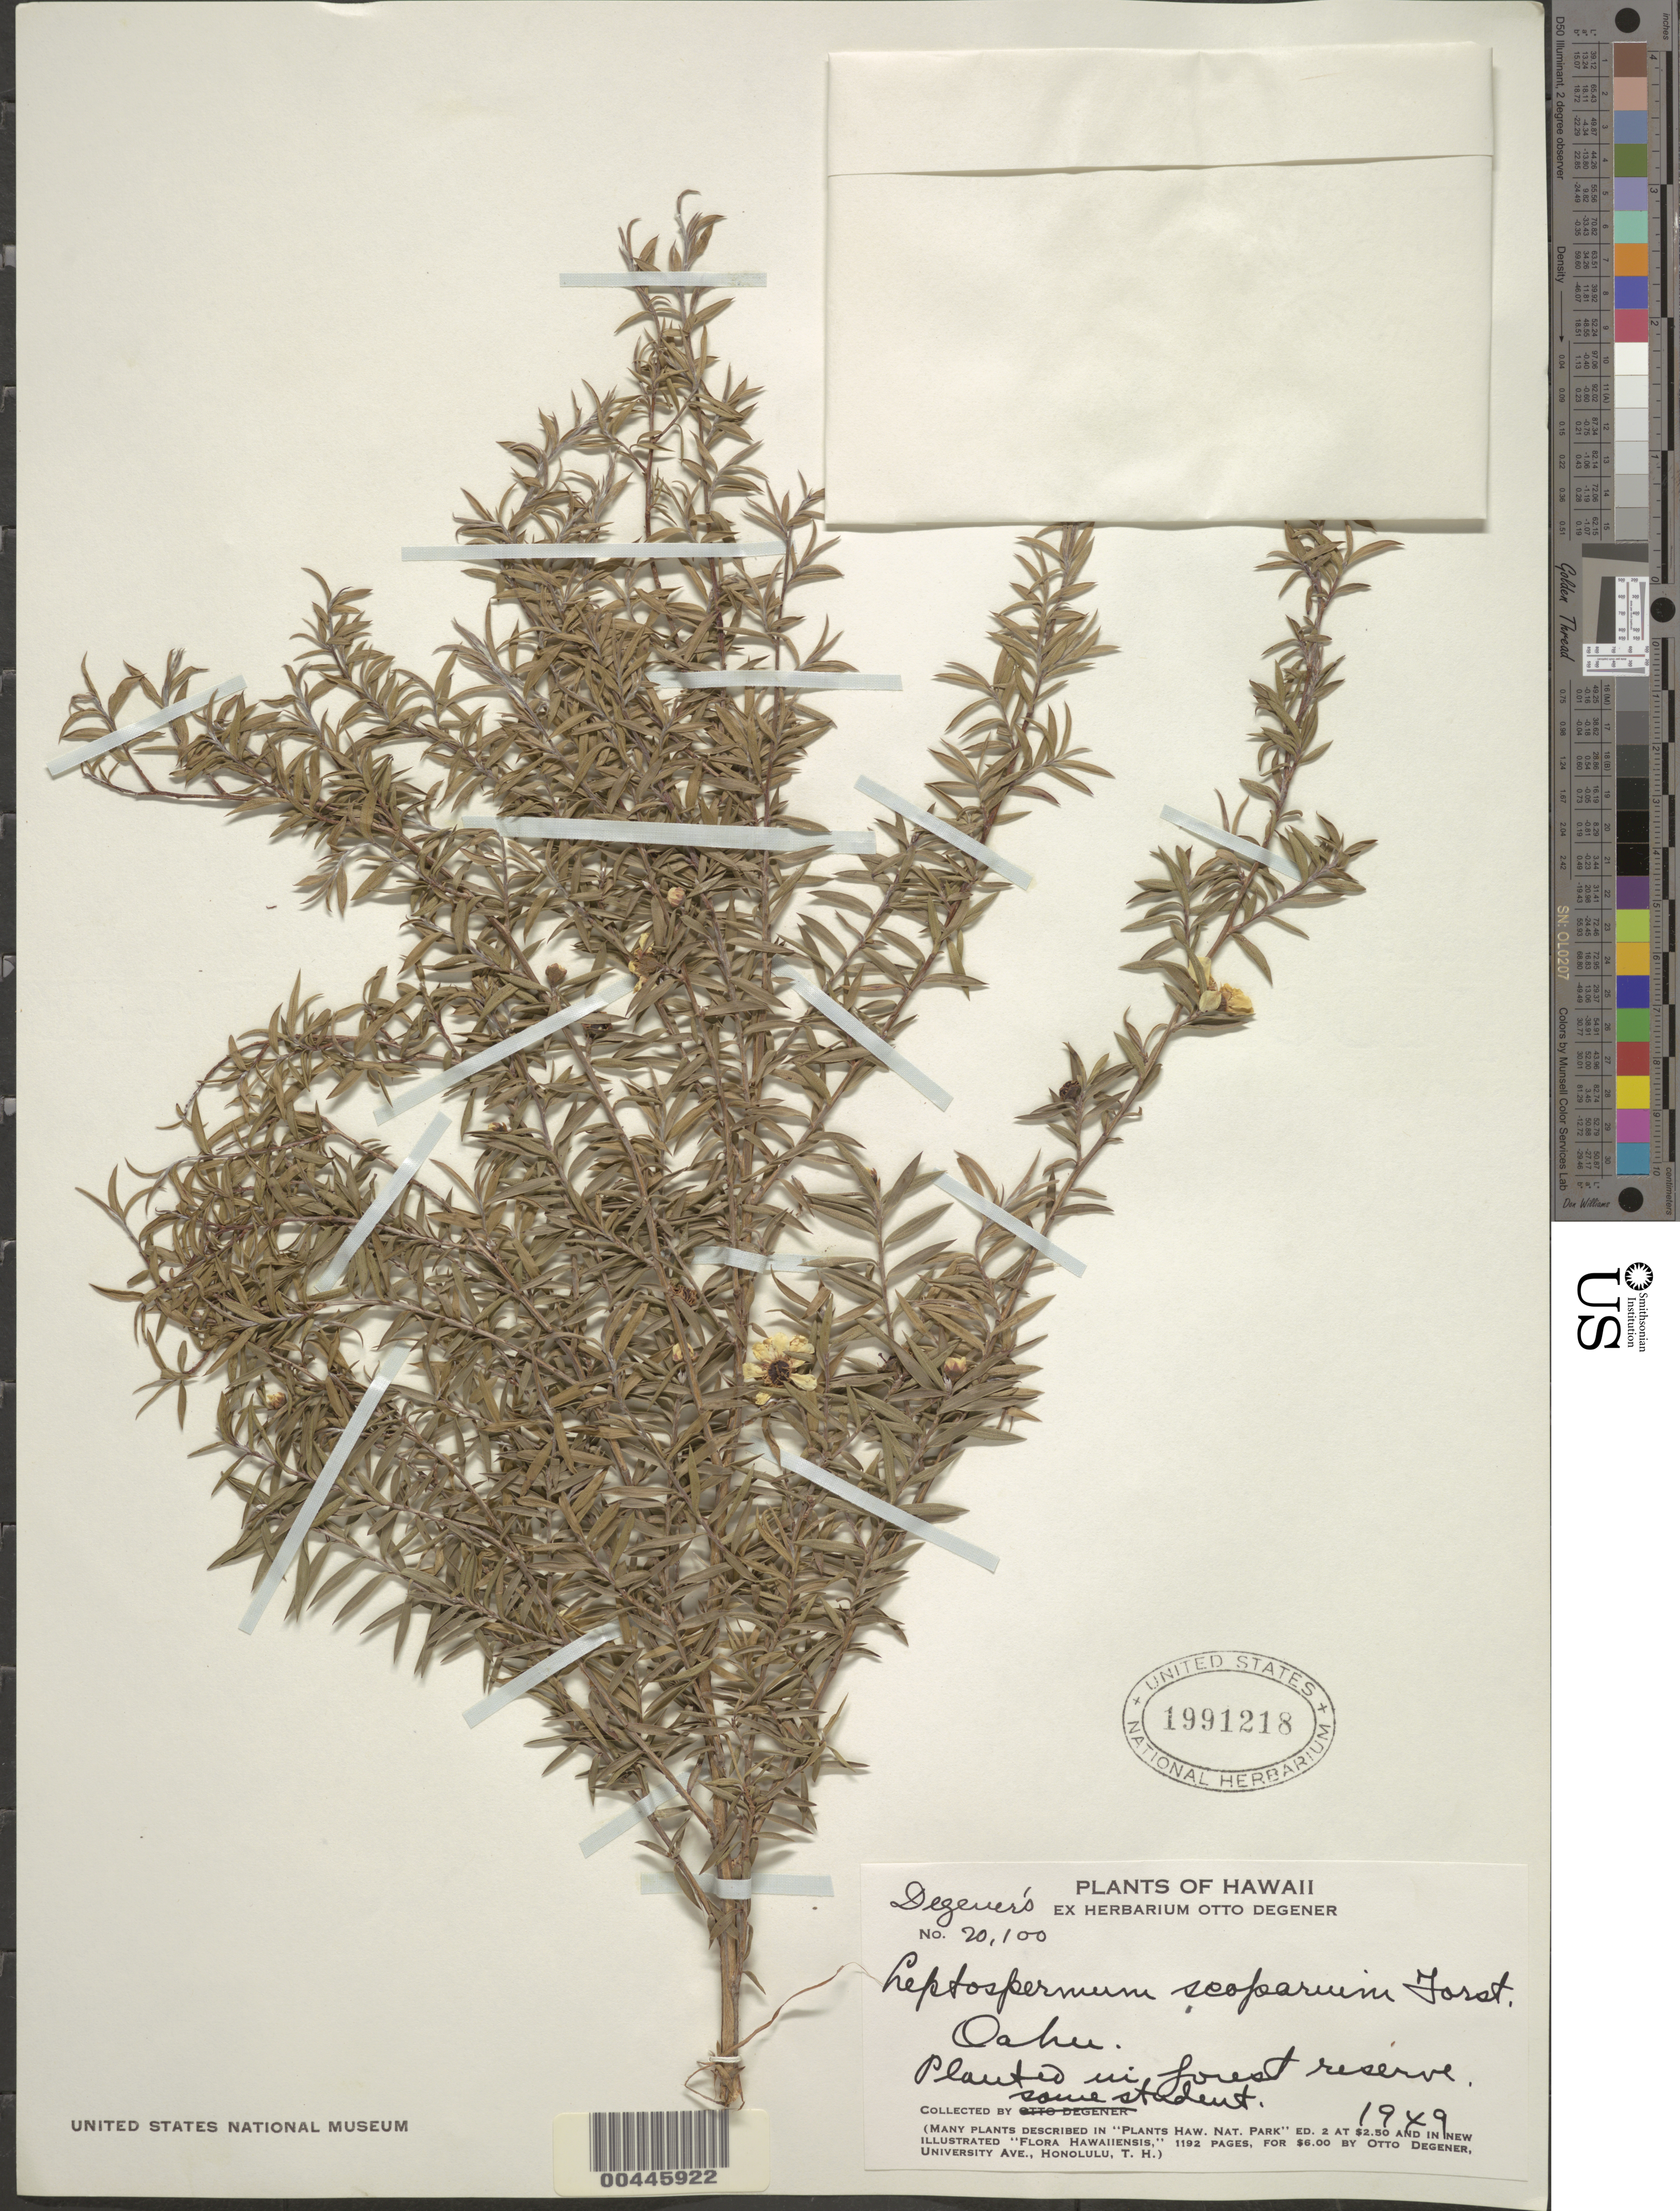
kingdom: Plantae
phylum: Tracheophyta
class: Magnoliopsida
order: Myrtales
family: Myrtaceae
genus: Leptospermum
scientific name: Leptospermum scoparium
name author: J.R. Forst. & G. Forst.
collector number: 20100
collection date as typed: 1949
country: United States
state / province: Hawaii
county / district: Honolulu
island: Oahu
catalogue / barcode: US 1991218